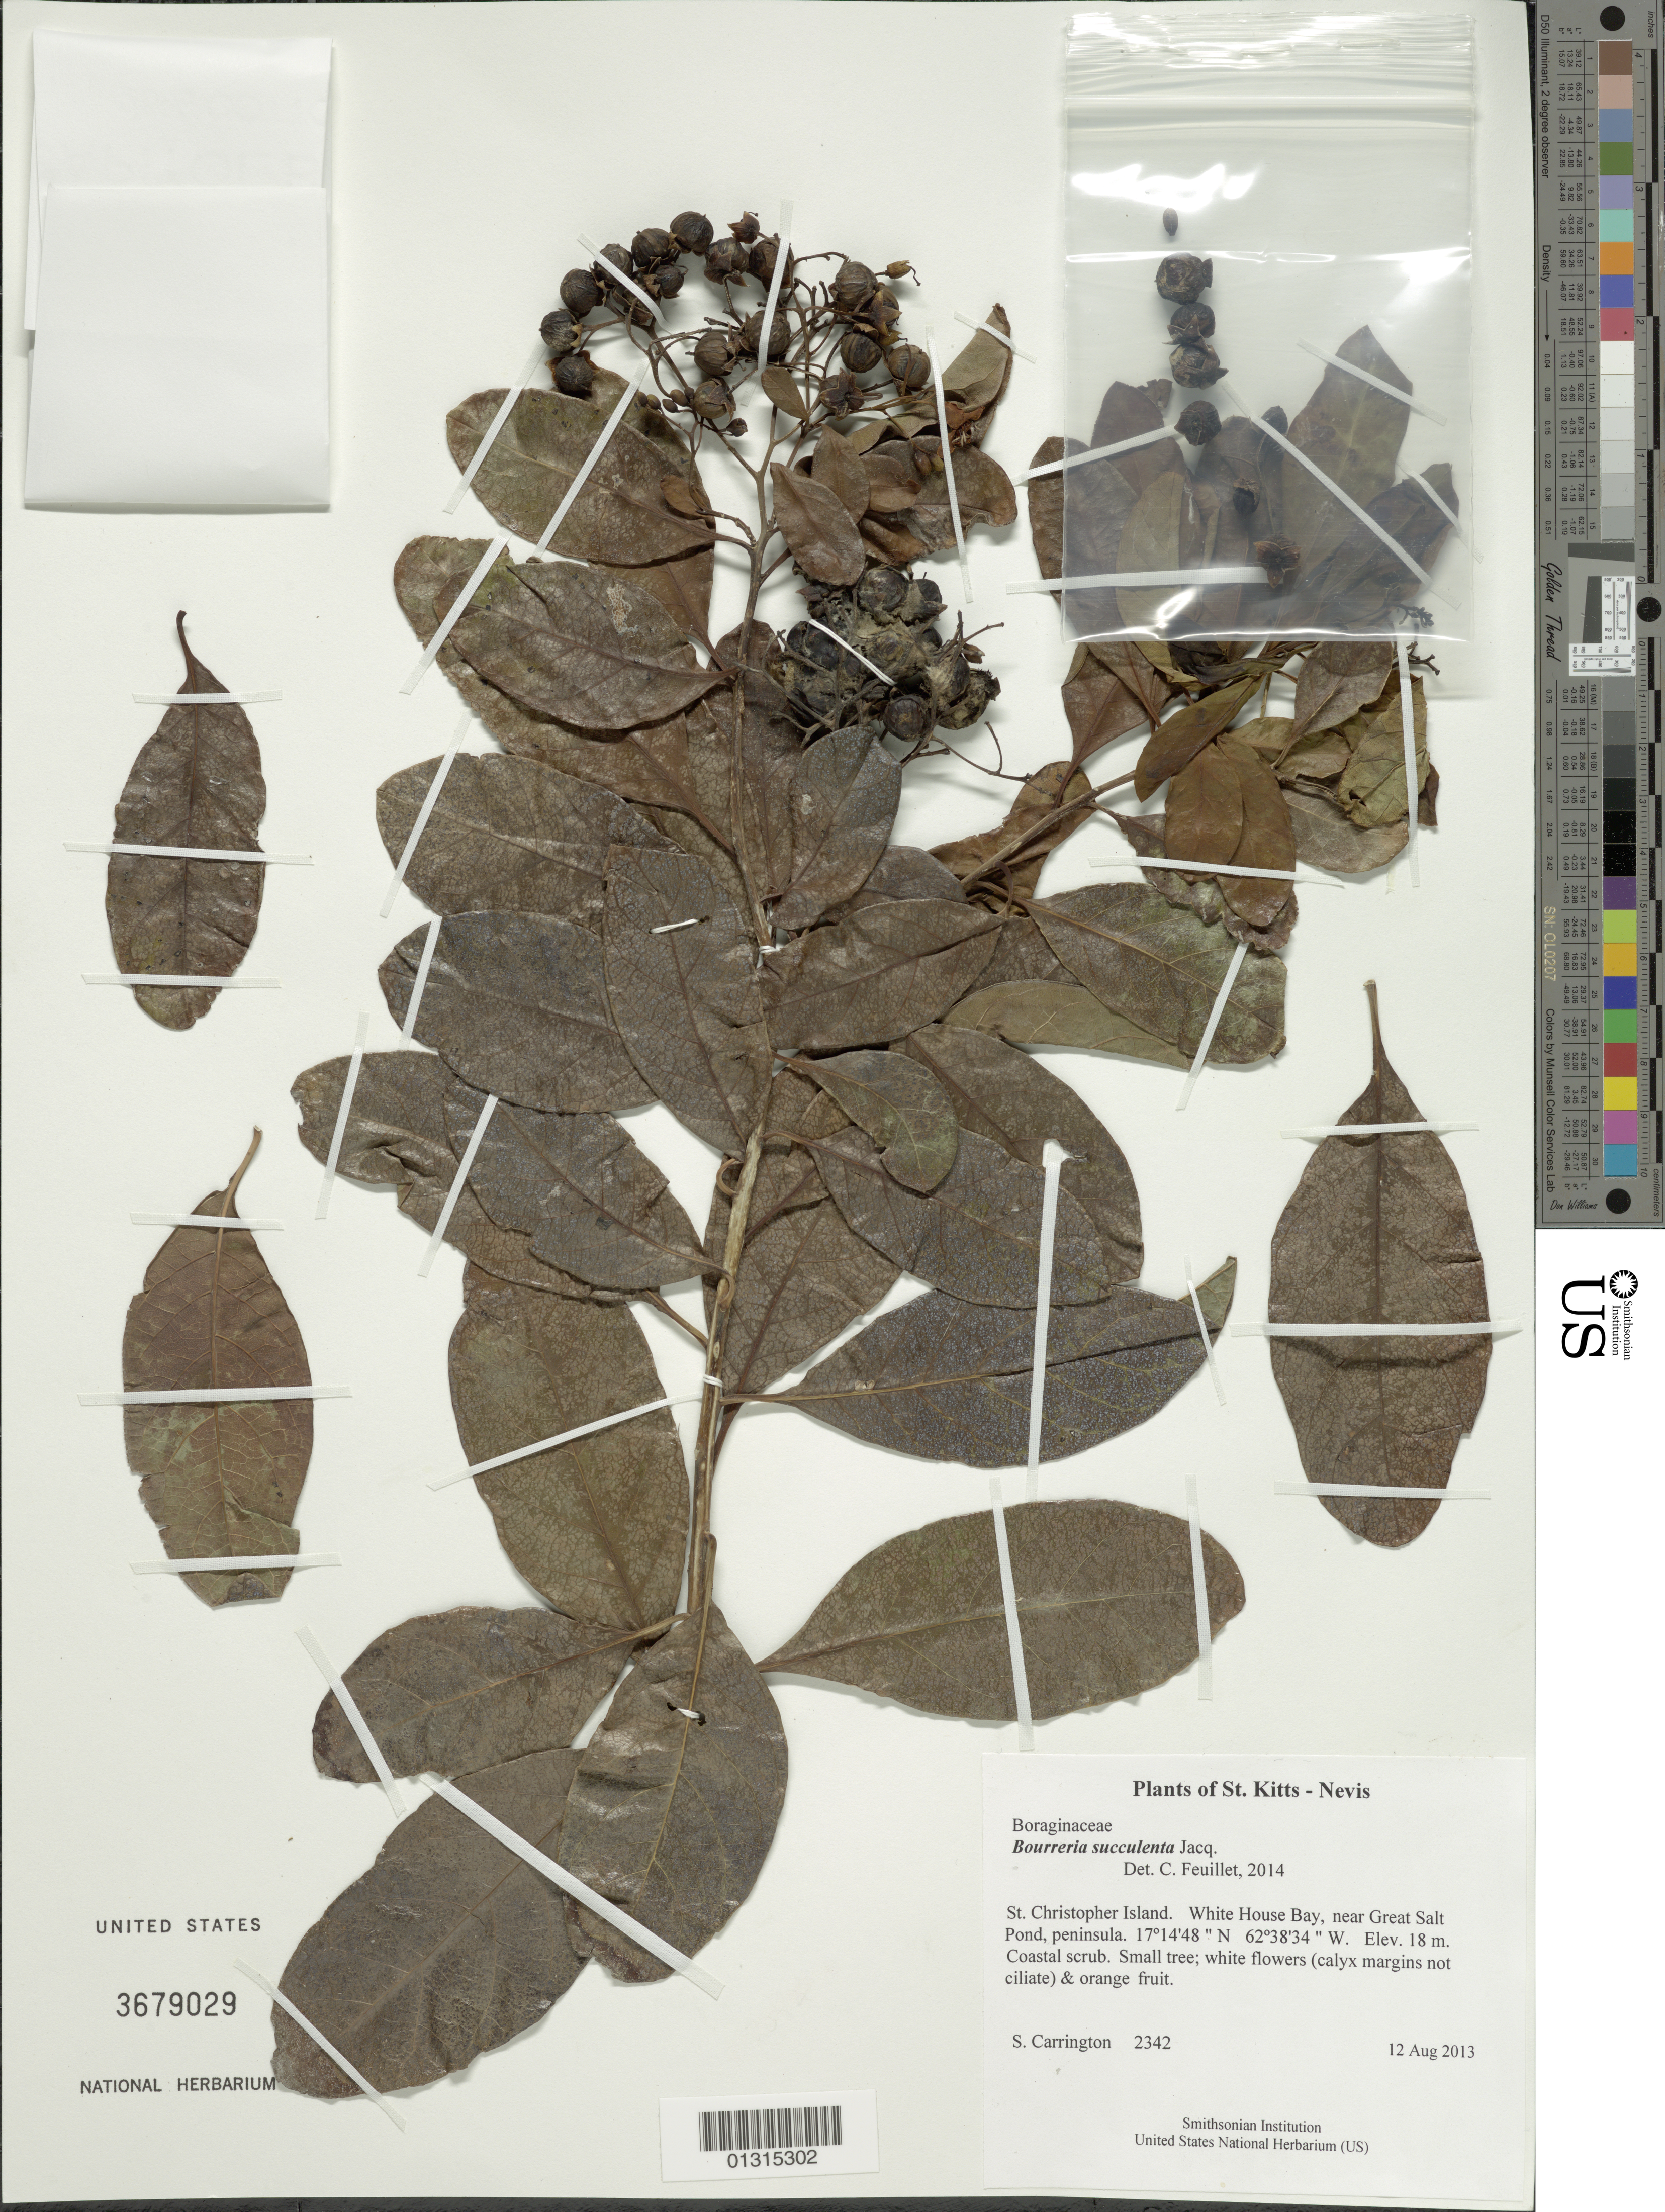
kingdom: Plantae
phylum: Tracheophyta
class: Magnoliopsida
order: Boraginales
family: Ehretiaceae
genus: Bourreria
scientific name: Bourreria succulenta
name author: Jacq.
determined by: Feuillet, C.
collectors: C. M. S. Carrington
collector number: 2342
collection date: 2013-08-12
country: St. Christopher-Nevis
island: St. Christopher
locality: White House Bay, near Great Salt Pond, peninsula.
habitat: Coastal scrub.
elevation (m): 18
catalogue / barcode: US 3679029